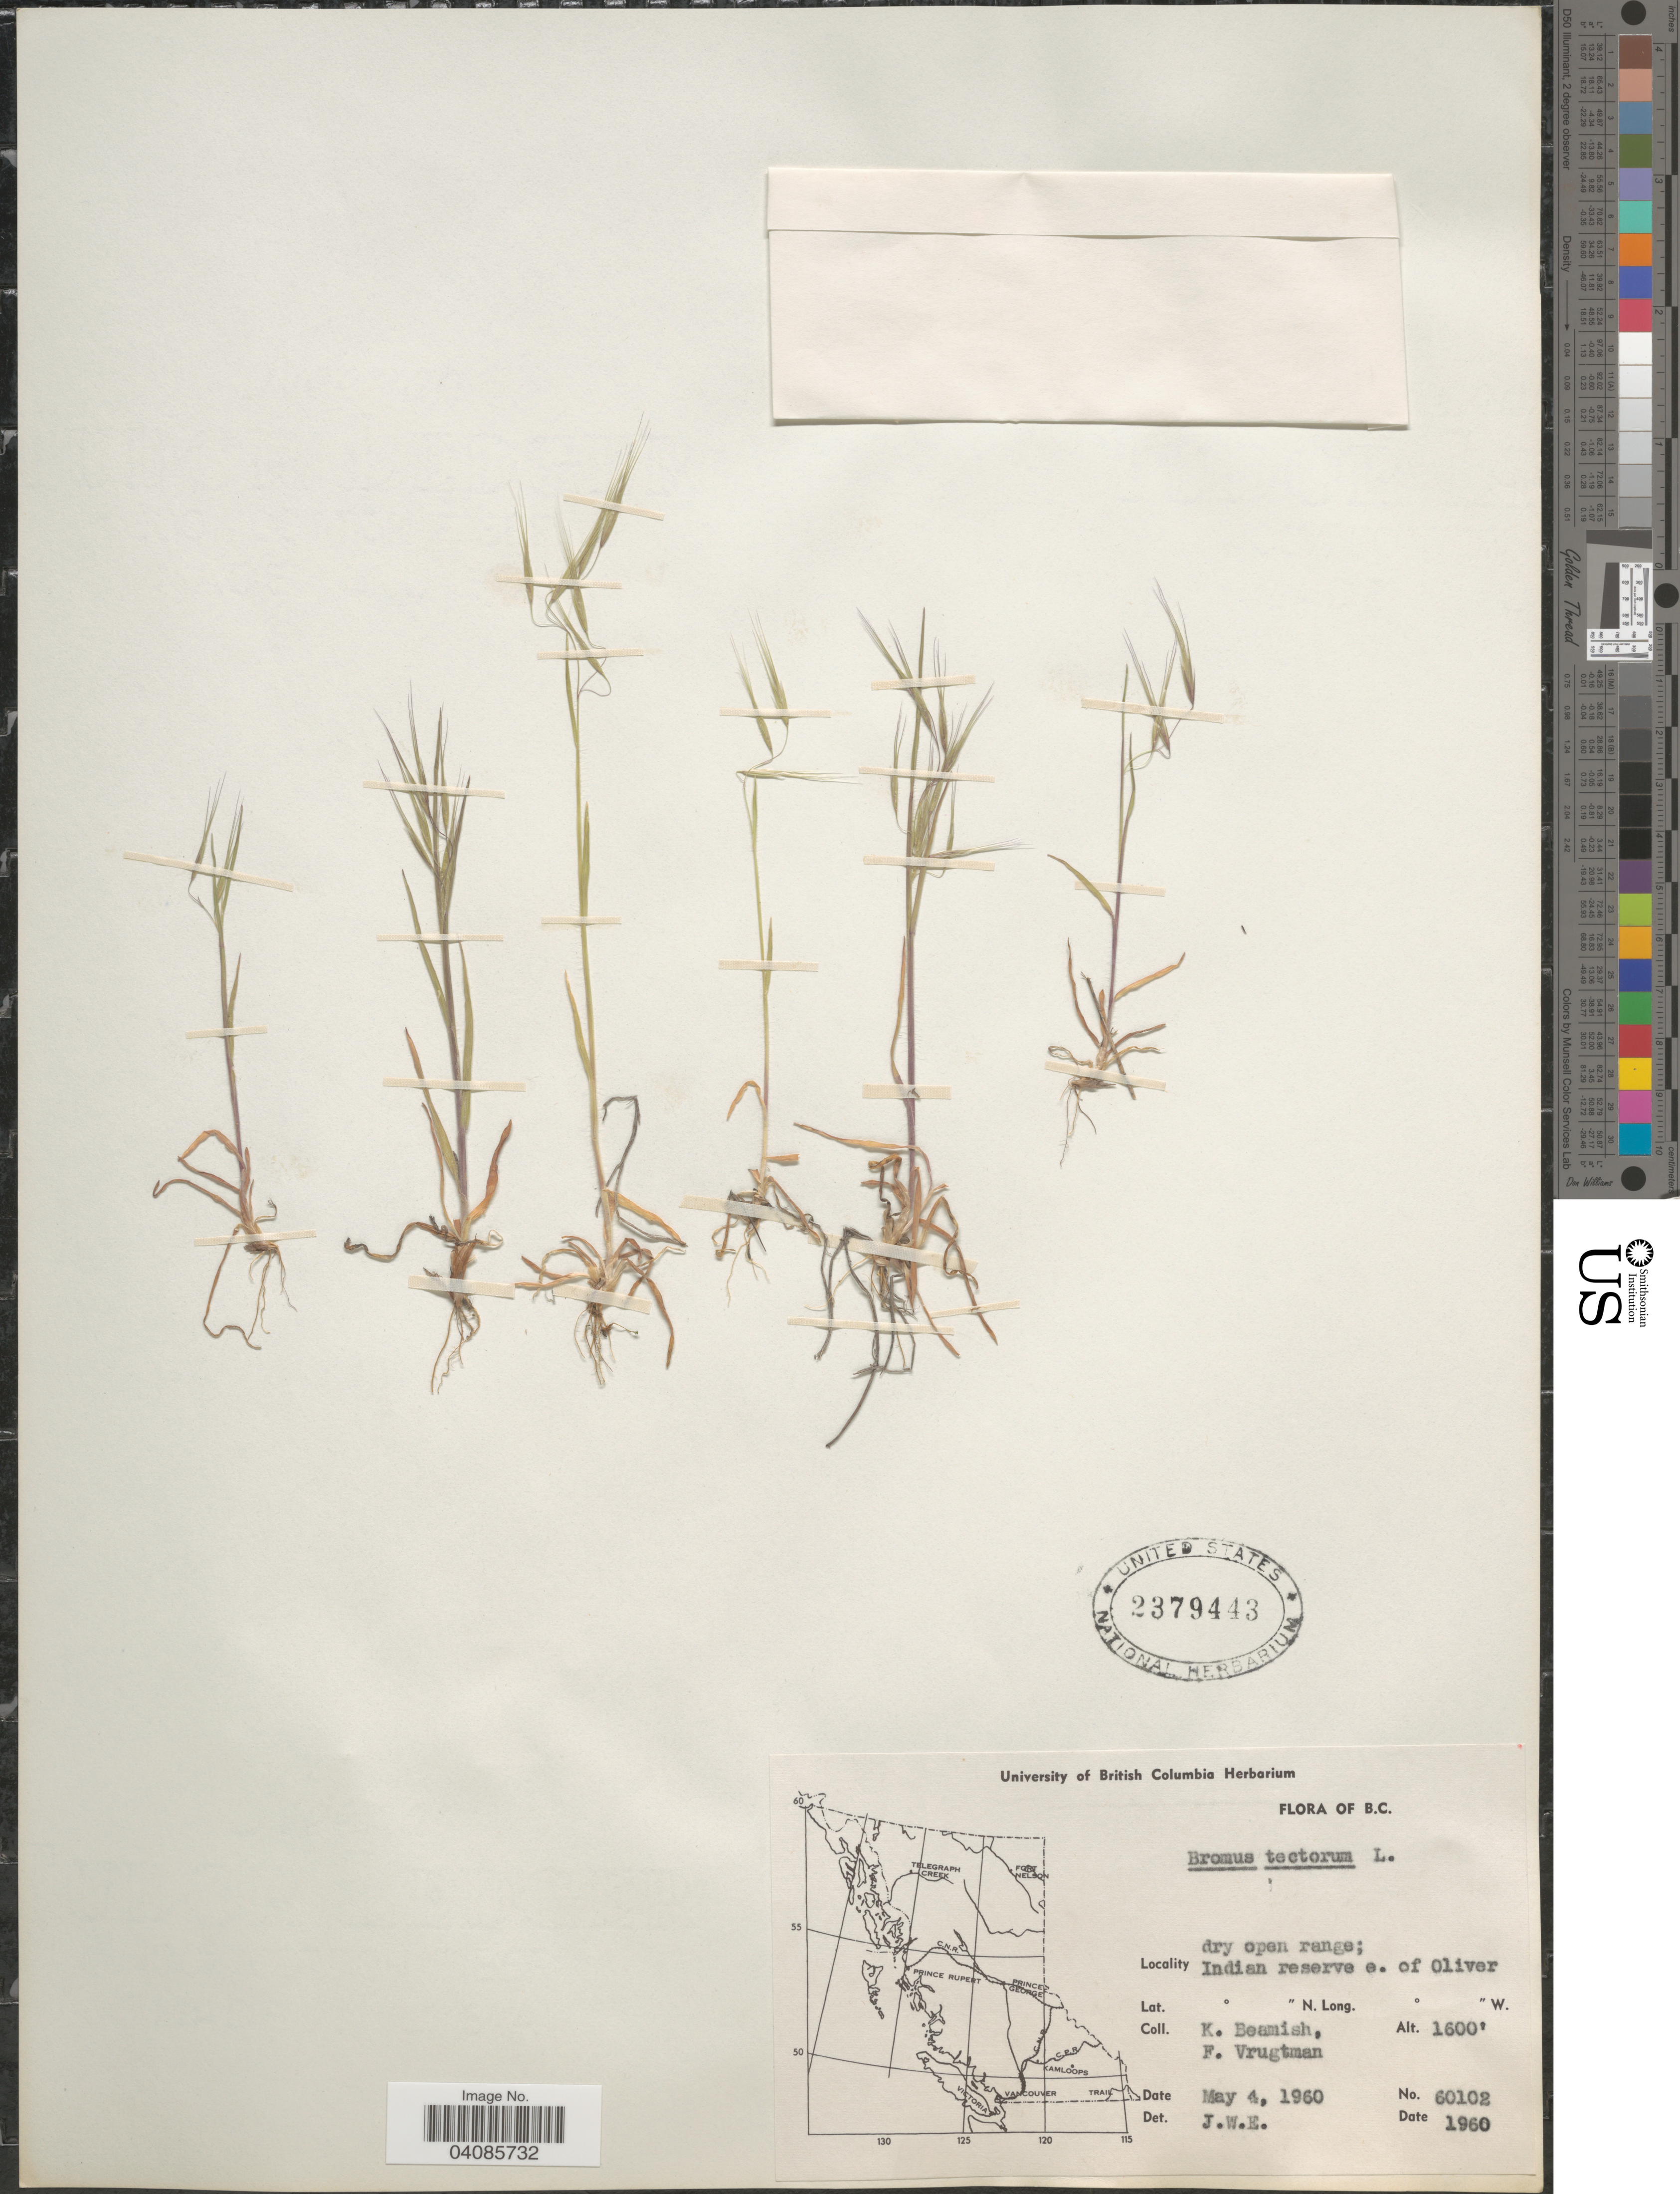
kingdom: Plantae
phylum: Tracheophyta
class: Liliopsida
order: Poales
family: Poaceae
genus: Bromus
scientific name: Bromus tectorum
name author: L.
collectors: K. Beamish & F. Vrugtman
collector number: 60102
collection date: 1960-05-04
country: Canada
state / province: British Columbia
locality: Dry open range; Indian reserve e. of Oliver.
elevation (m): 488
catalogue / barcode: US 2379443